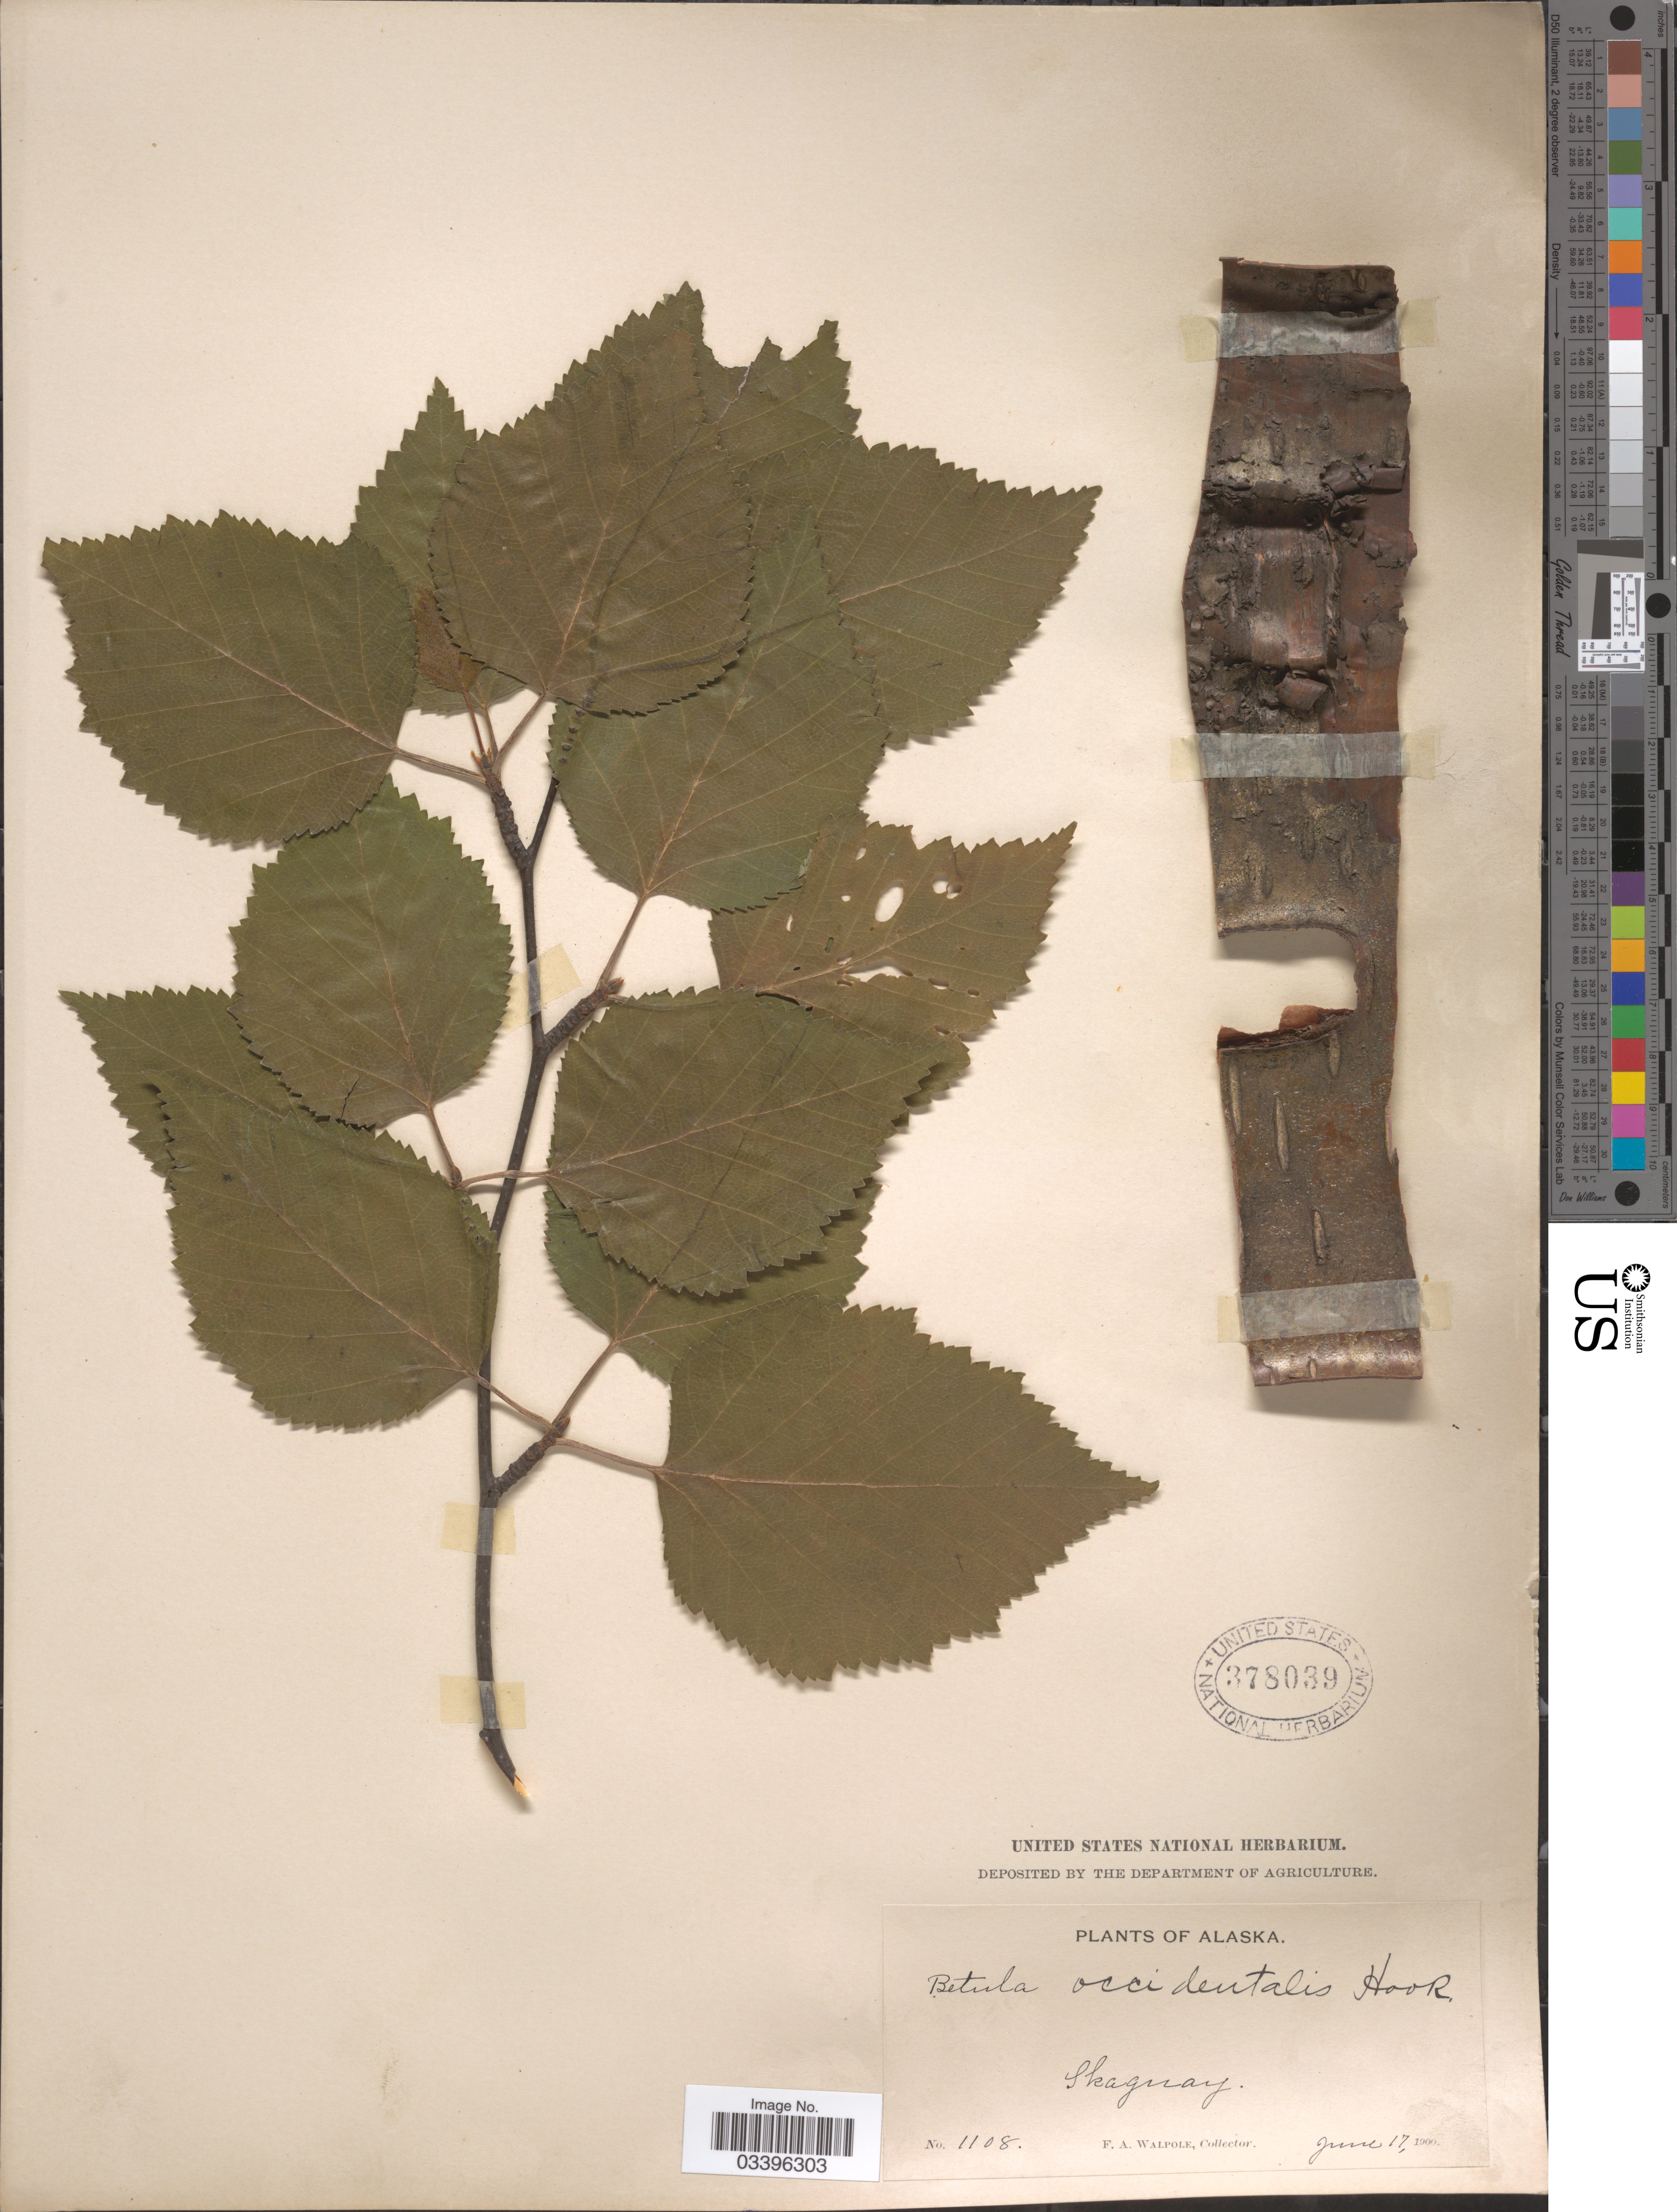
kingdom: Plantae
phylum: Tracheophyta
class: Magnoliopsida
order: Fagales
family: Betulaceae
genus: Betula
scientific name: Betula occidentalis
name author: Hook.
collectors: F. Walpole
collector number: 1108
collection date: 1900-06-17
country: United States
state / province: Alaska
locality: Skagway.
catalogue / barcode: US 378039